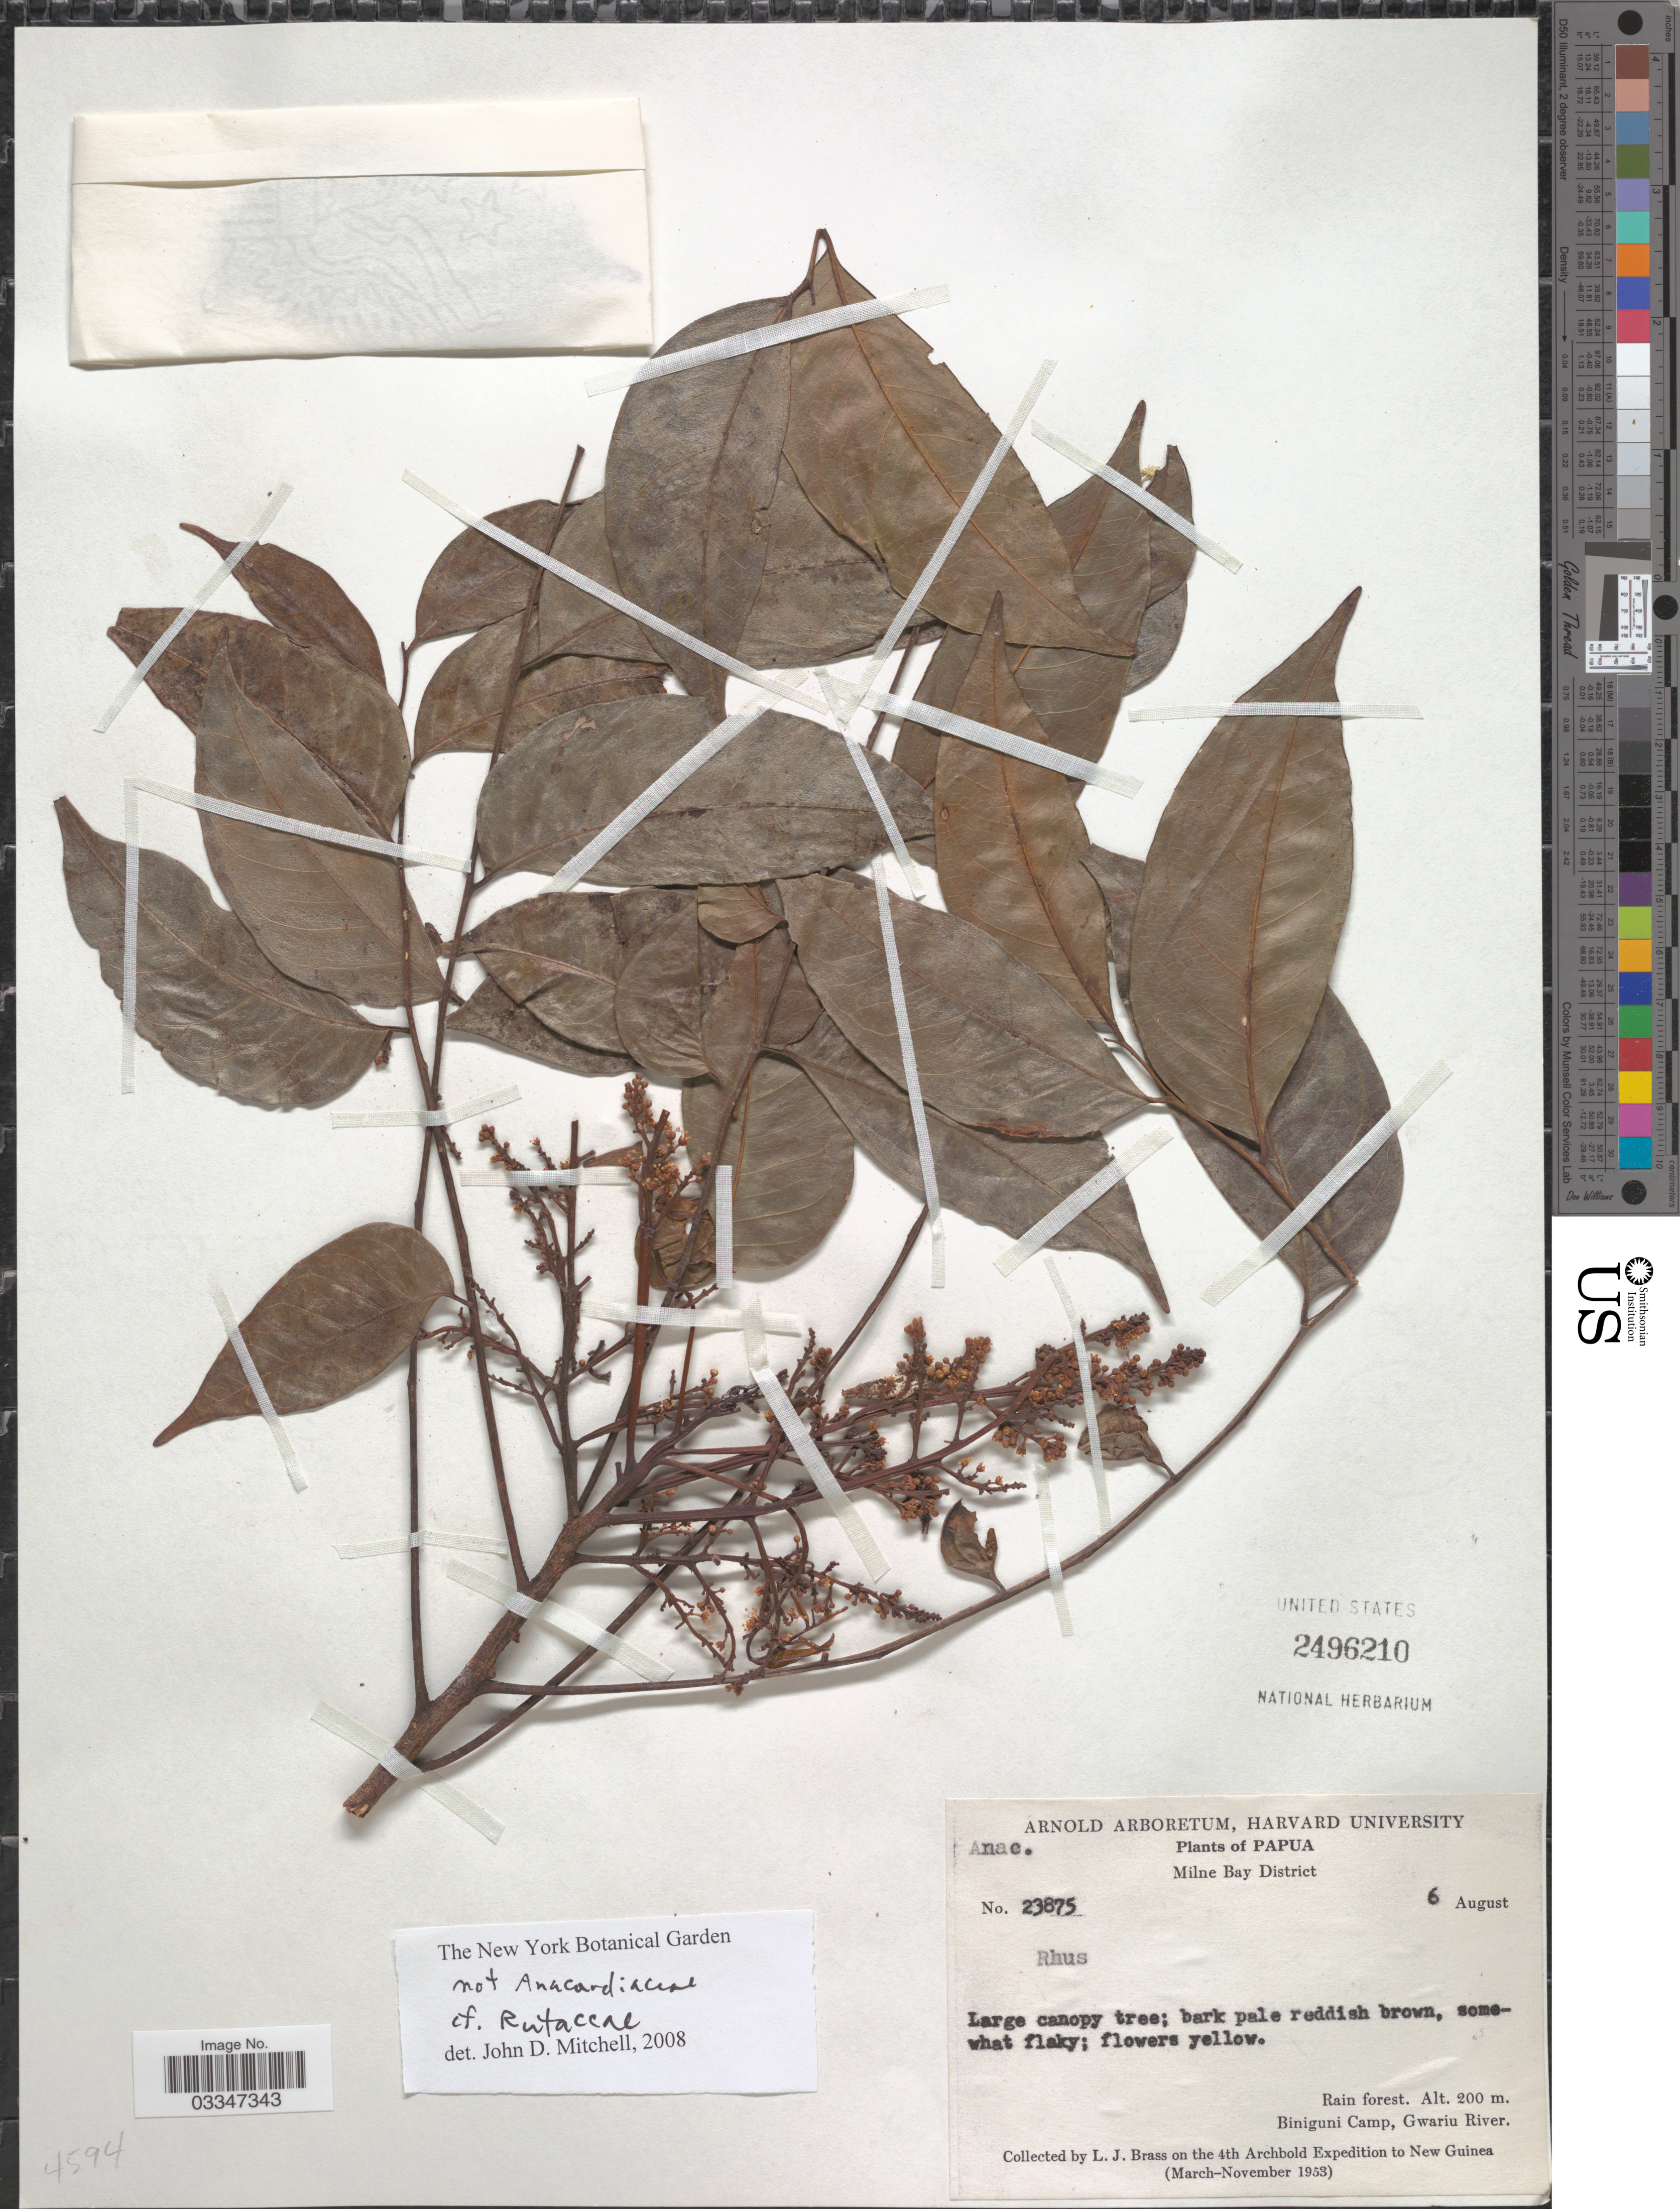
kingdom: Plantae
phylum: Tracheophyta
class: Magnoliopsida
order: Sapindales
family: Anacardiaceae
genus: Rhus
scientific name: Rhus taitensis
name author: Guill.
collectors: L. J. Brass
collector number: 23875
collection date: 1953-08-06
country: Papua New Guinea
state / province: Milne Bay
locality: Papua. Milne Bay District. Biniguni Camp, Gwariu River.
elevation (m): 200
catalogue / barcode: US 2496210